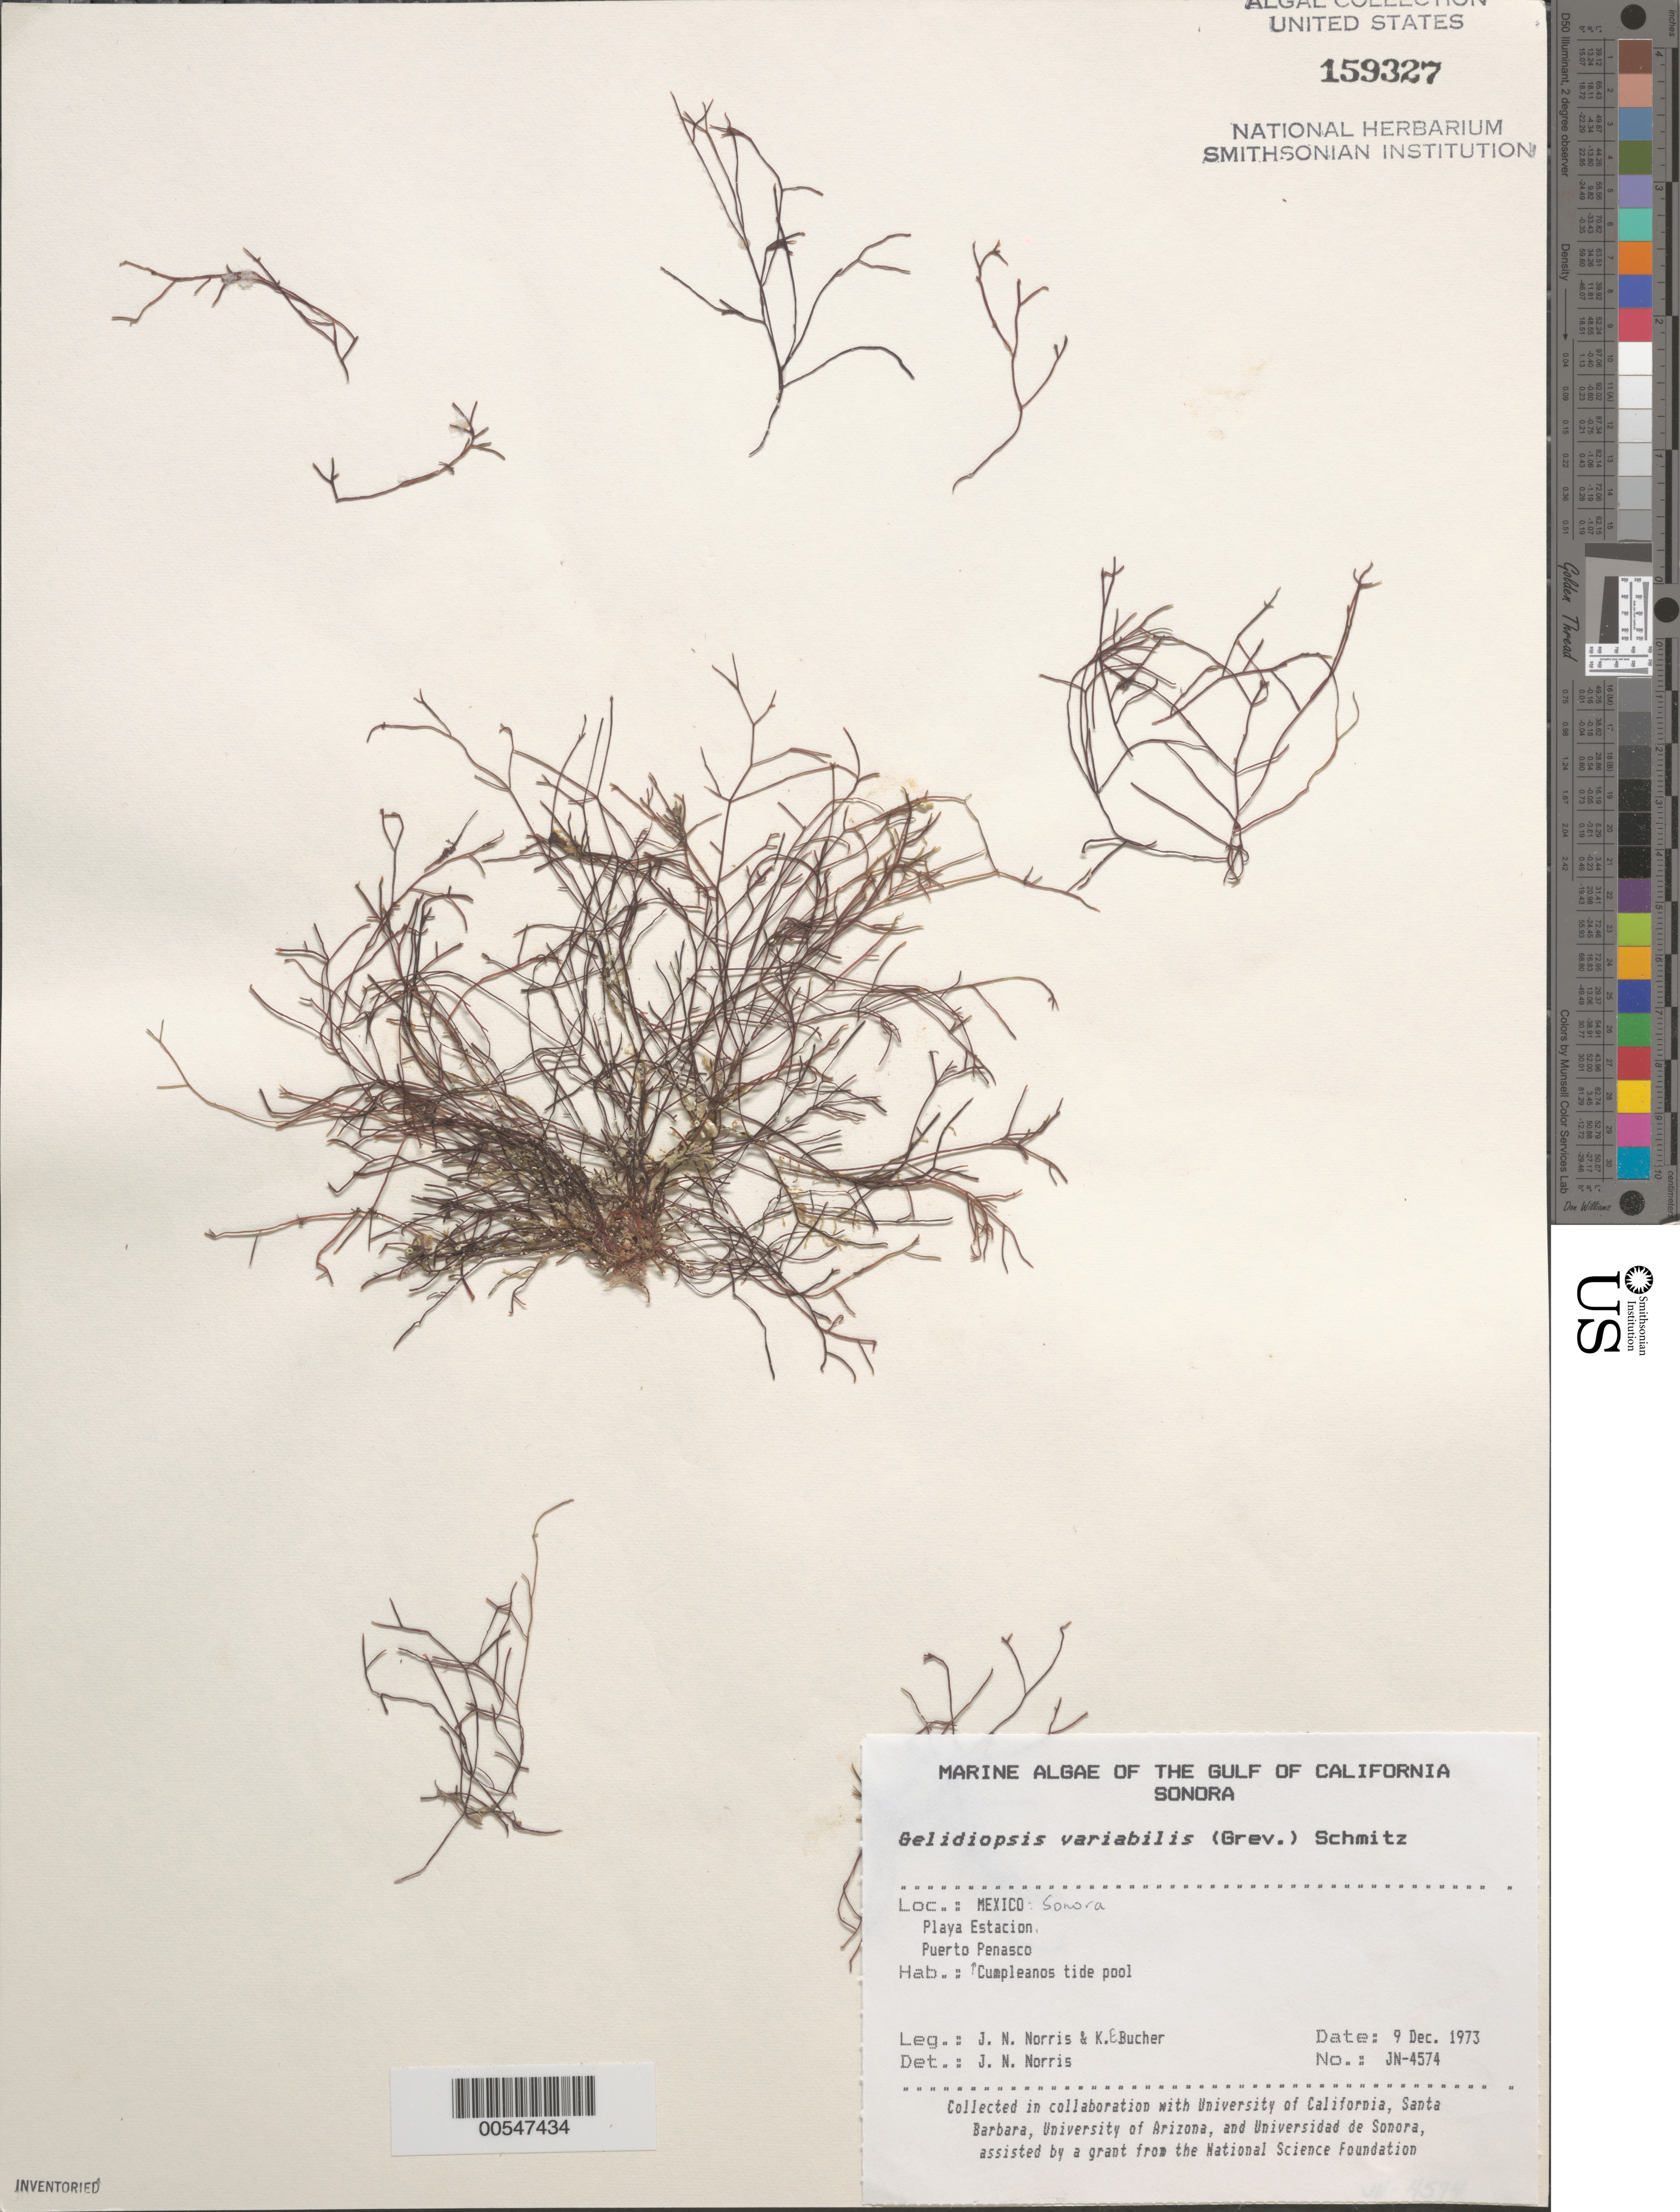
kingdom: Plantae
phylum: Rhodophyta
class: Florideophyceae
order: Rhodymeniales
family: Lomentariaceae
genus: Ceratodictyon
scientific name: Ceratodictyon variabile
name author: (J. Agardh) R.E. Norris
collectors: J. N. Norris & K. E. Bucher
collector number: JN-4574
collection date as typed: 09 Dec 1973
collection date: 1973-12-09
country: Mexico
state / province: Sonora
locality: Playa Estacion, Puerto Penasco, Cumpleanos tide pool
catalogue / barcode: US 159327